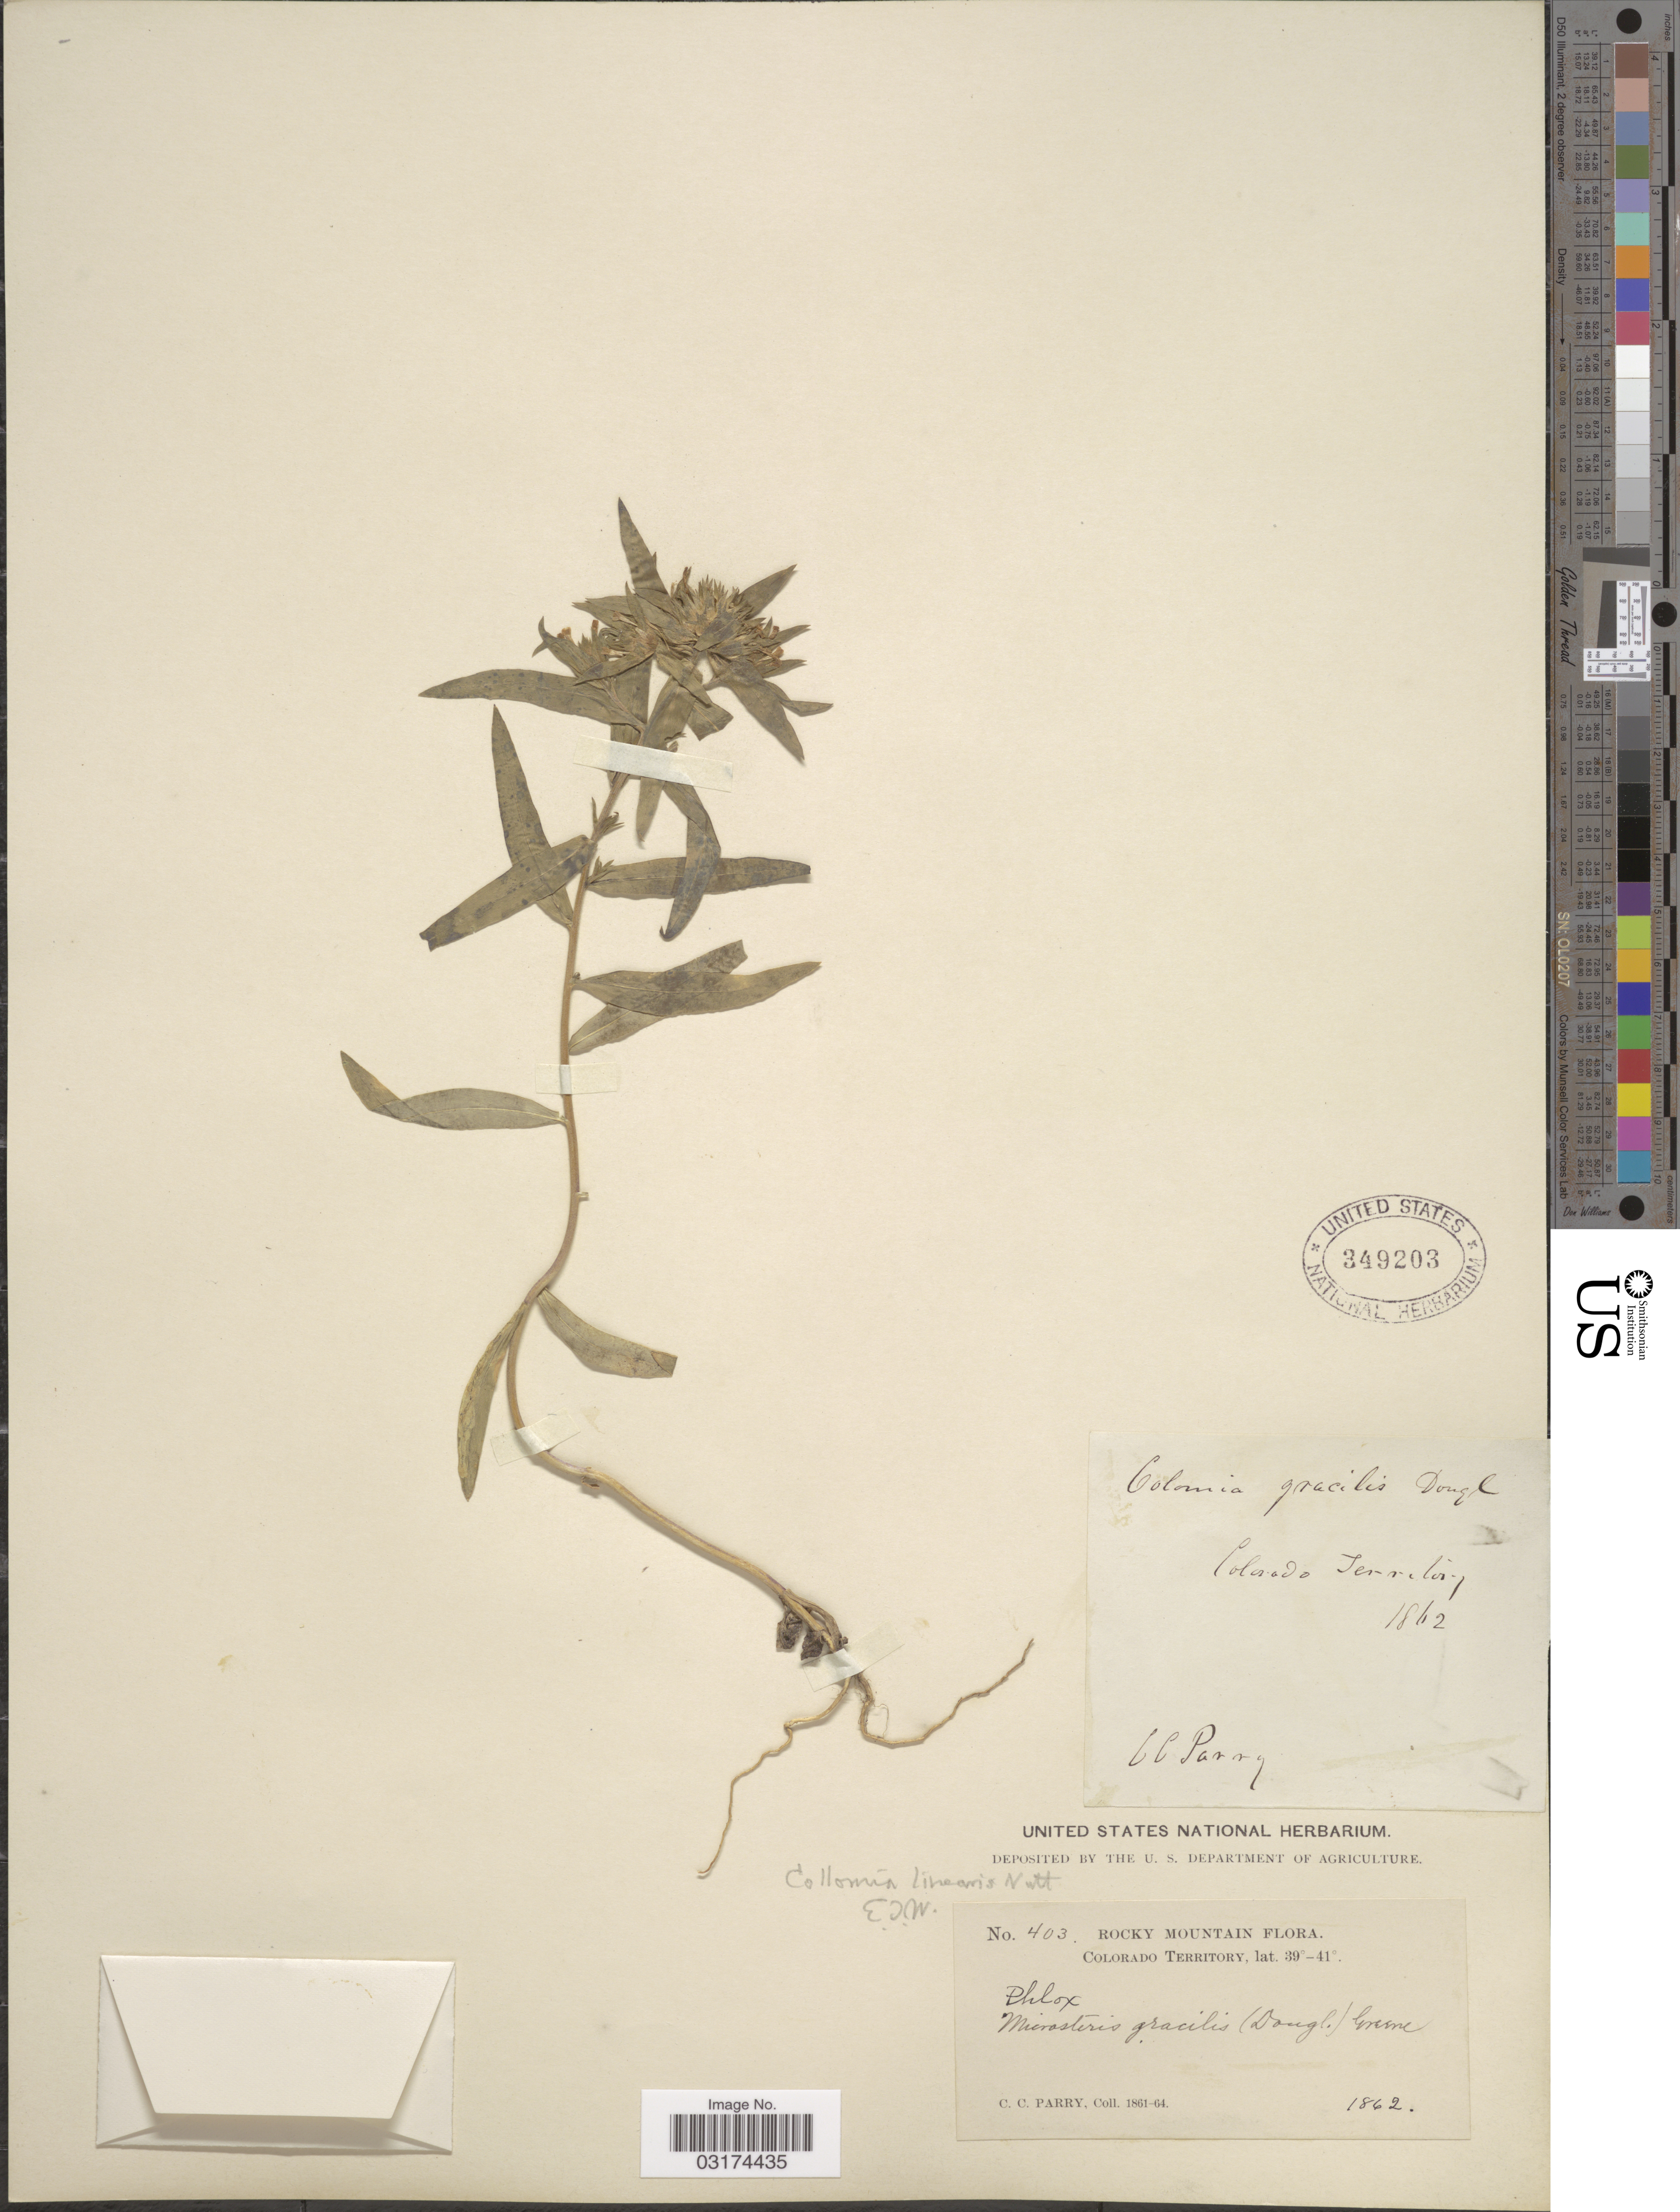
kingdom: Plantae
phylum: Tracheophyta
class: Magnoliopsida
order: Ericales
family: Polemoniaceae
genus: Collomia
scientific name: Collomia linearis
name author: Nutt.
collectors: C. C. Parry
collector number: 403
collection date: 1862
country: United States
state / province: Colorado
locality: Rocky Mountain.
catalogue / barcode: US 349203